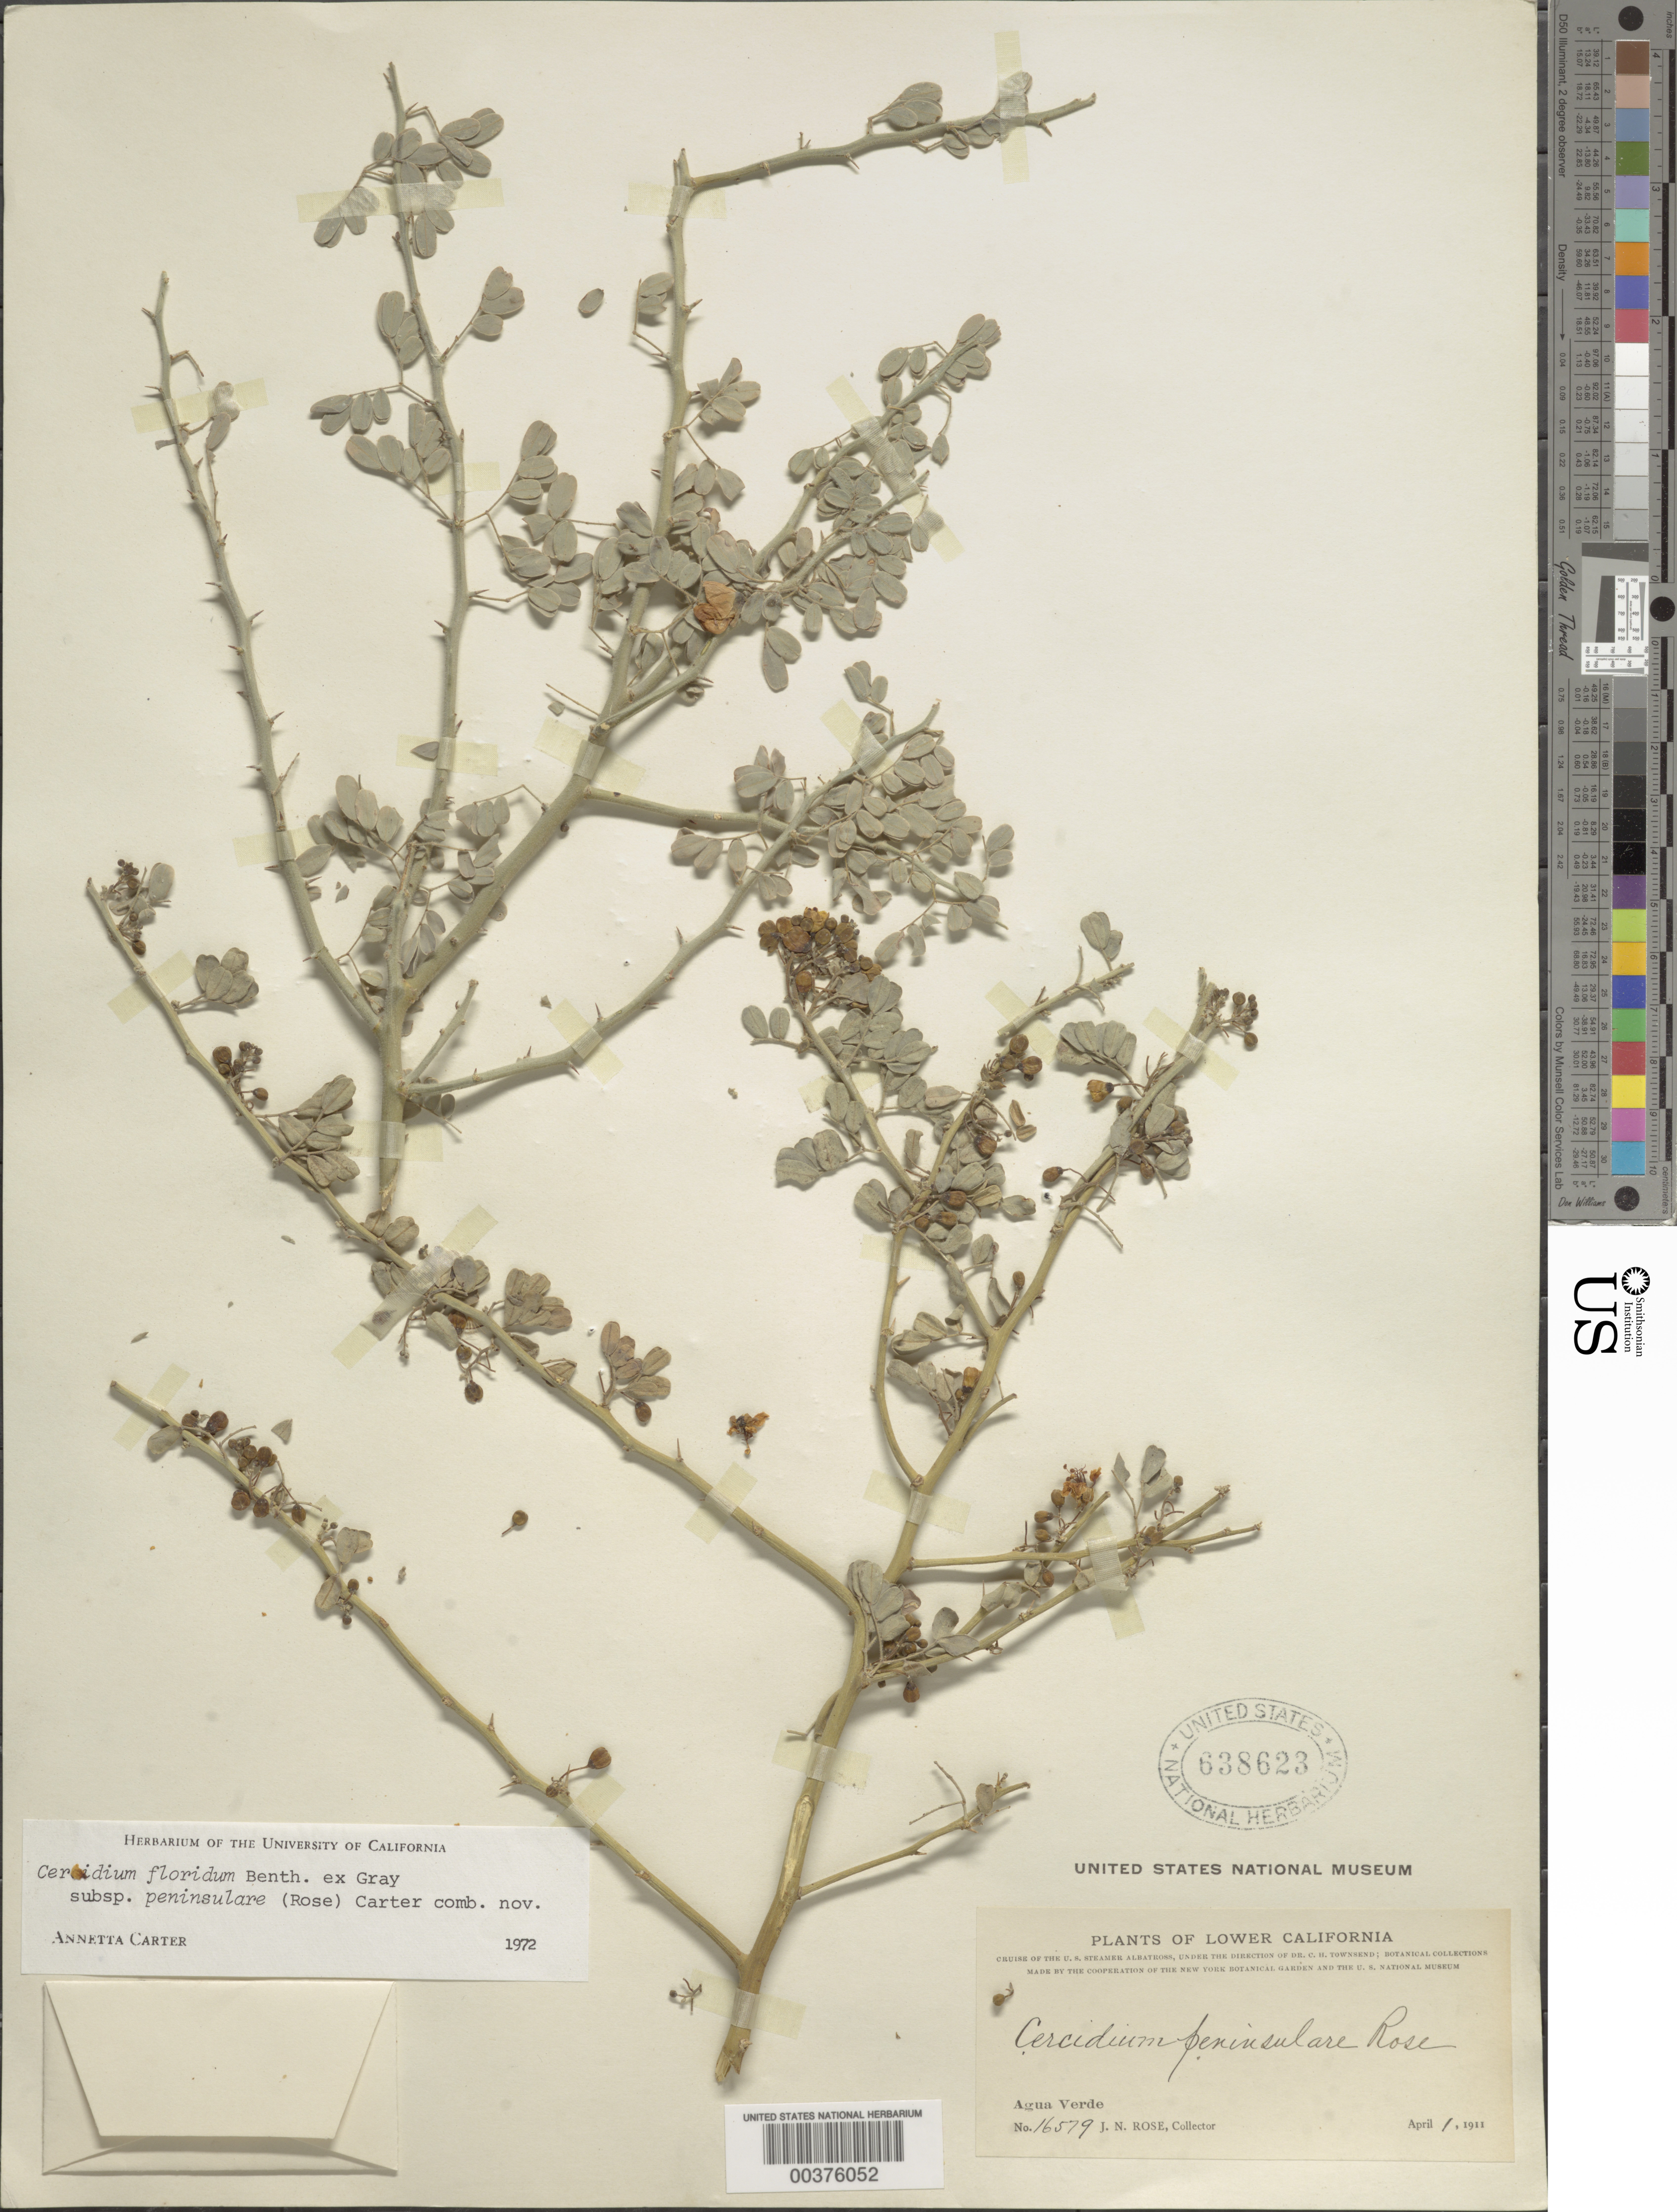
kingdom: Plantae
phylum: Tracheophyta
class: Magnoliopsida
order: Fabales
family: Fabaceae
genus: Parkinsonia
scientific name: Parkinsonia florida subsp. peninsulare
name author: (Rose) J.E. Hawkins & Felger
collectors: J. N. Rose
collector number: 16579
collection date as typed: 01 Apr 1911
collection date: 1911-04-01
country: Mexico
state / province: Baja California Sur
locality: Agua Verde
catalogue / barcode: US 638623